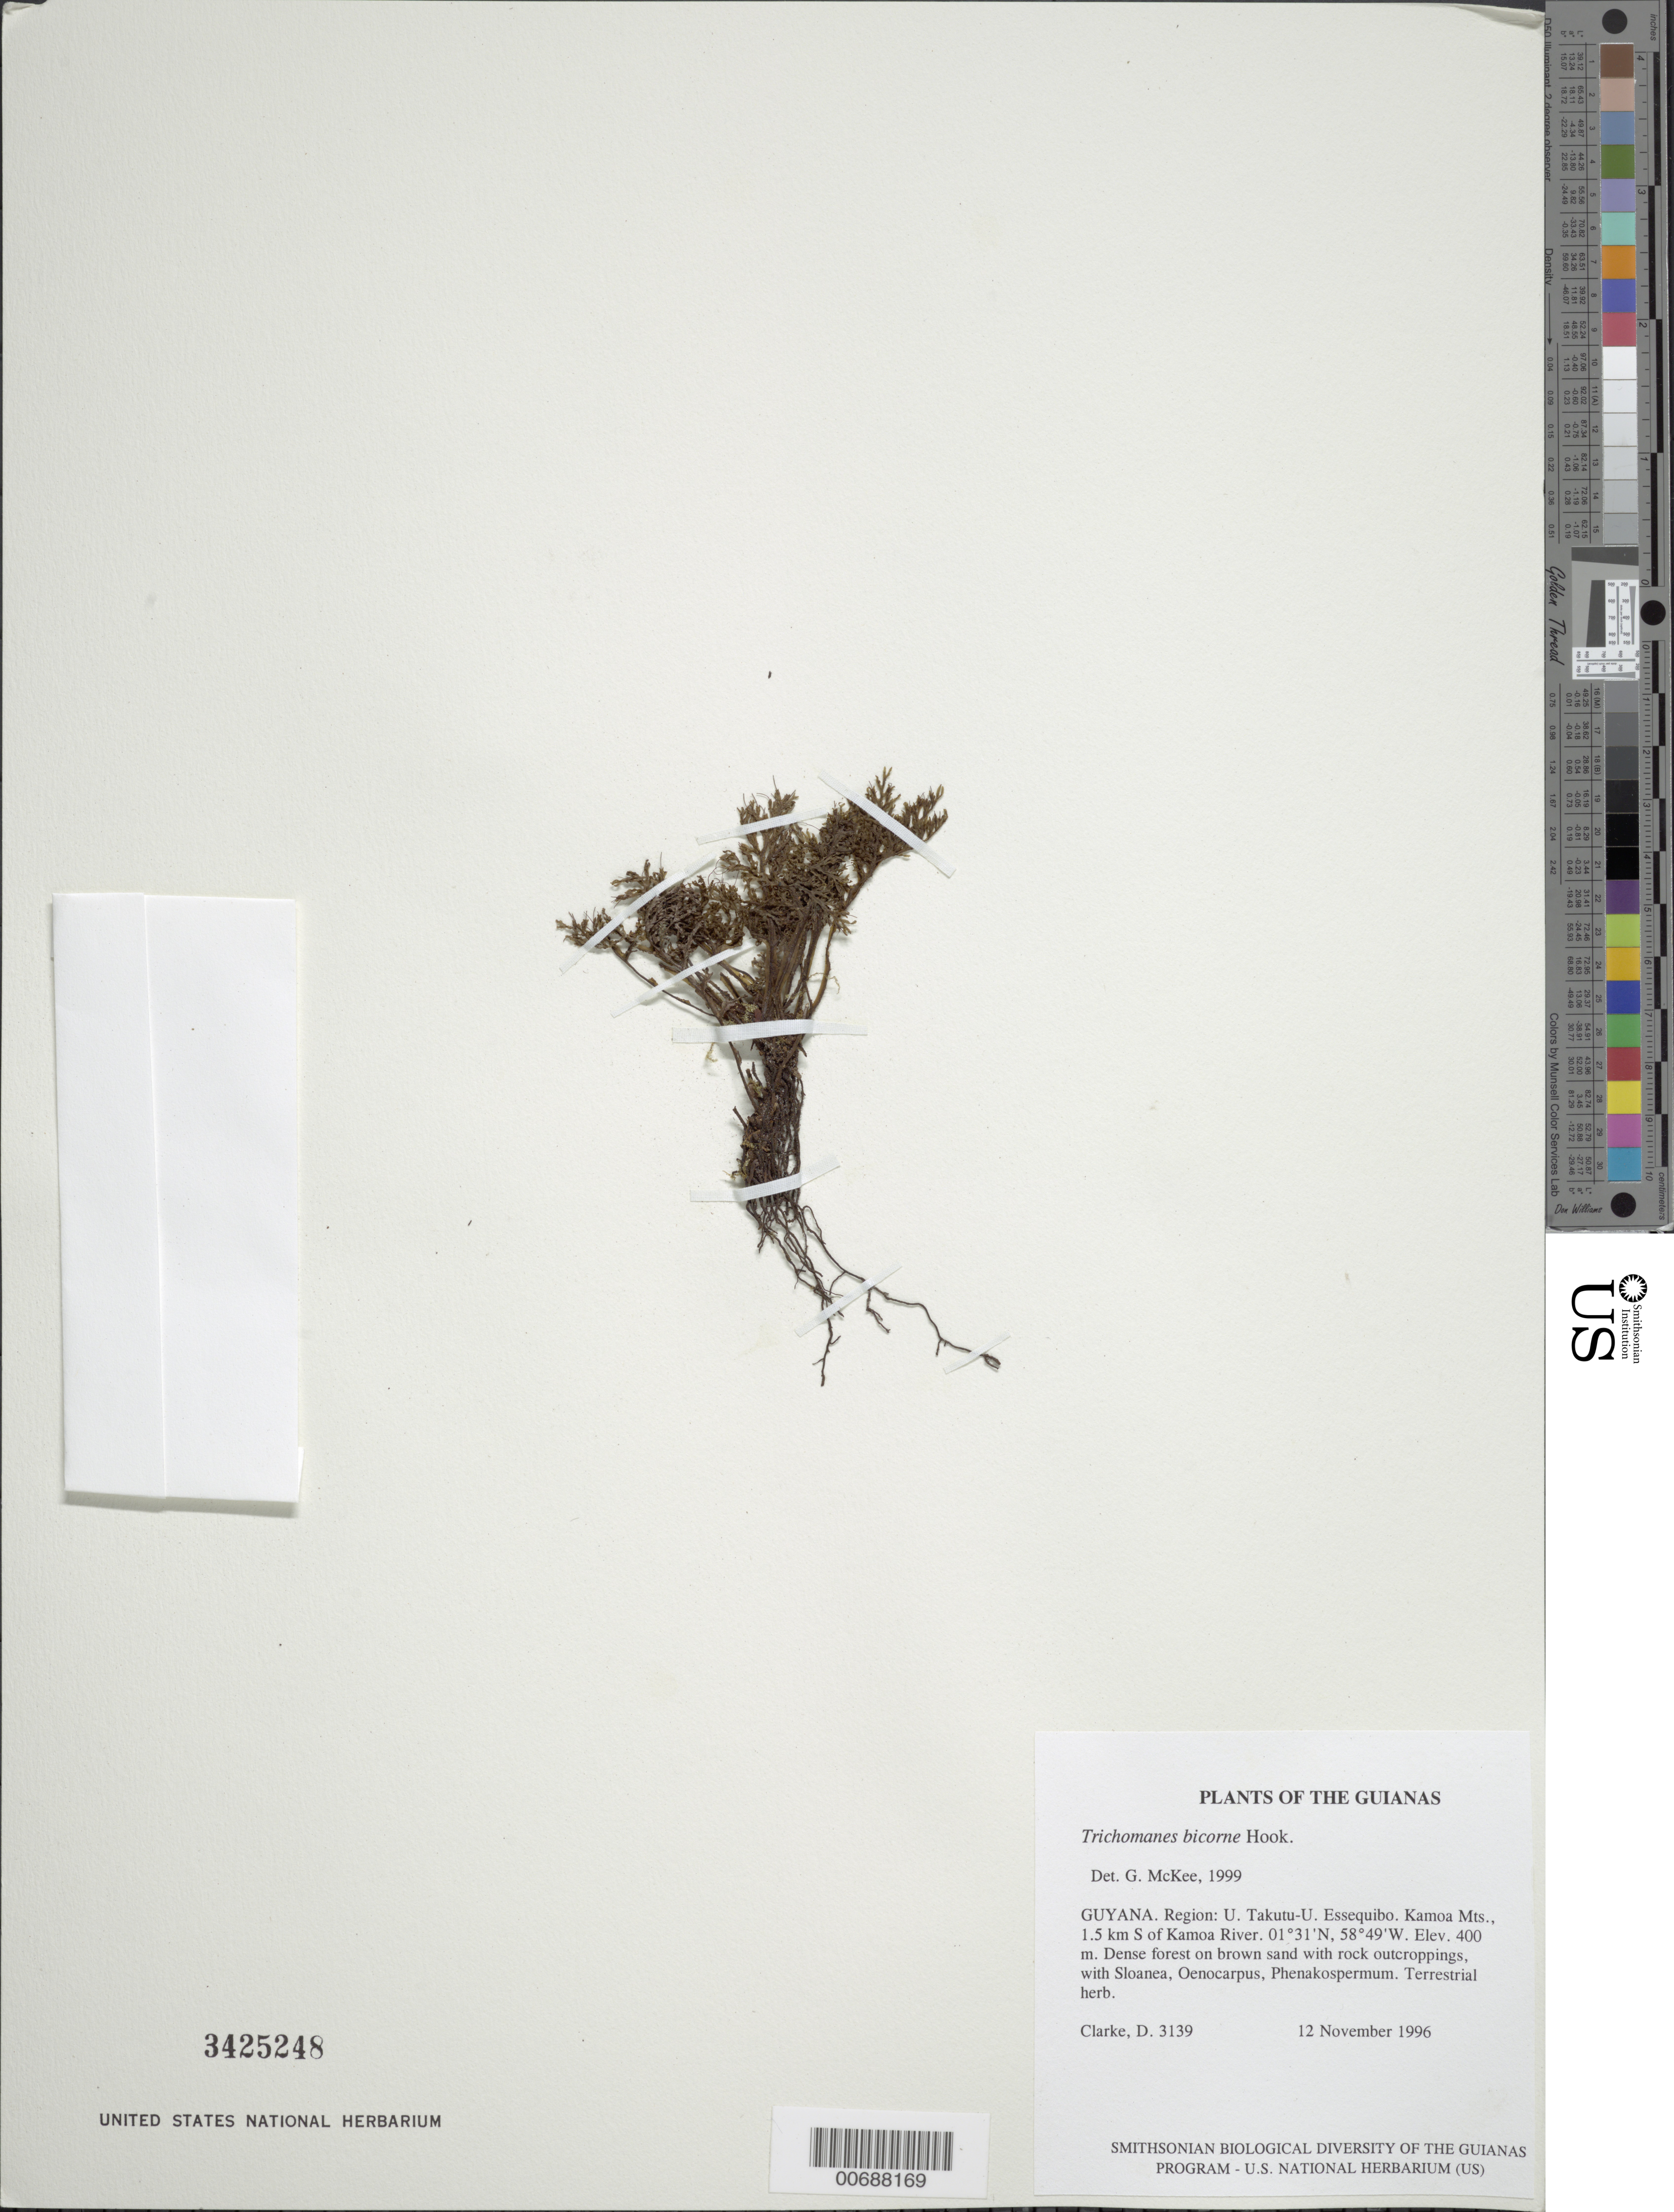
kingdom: Plantae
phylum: Tracheophyta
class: Polypodiopsida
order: Hymenophyllales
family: Hymenophyllaceae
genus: Trichomanes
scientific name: Trichomanes bicorne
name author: Hook.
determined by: McKee, G. S., (US), NMNH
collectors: H. D. Clarke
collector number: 3139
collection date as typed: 12 November 1996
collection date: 1996-11-12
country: Guyana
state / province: U. Takutu-U. Essequibo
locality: Kamoa Mts., 1.5 km S of Kamoa River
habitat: Dense forest on brown sand with rock outcroppings, with Sloanea, Oenocarpus, Phenakospermum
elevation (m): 400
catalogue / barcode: US 3425248